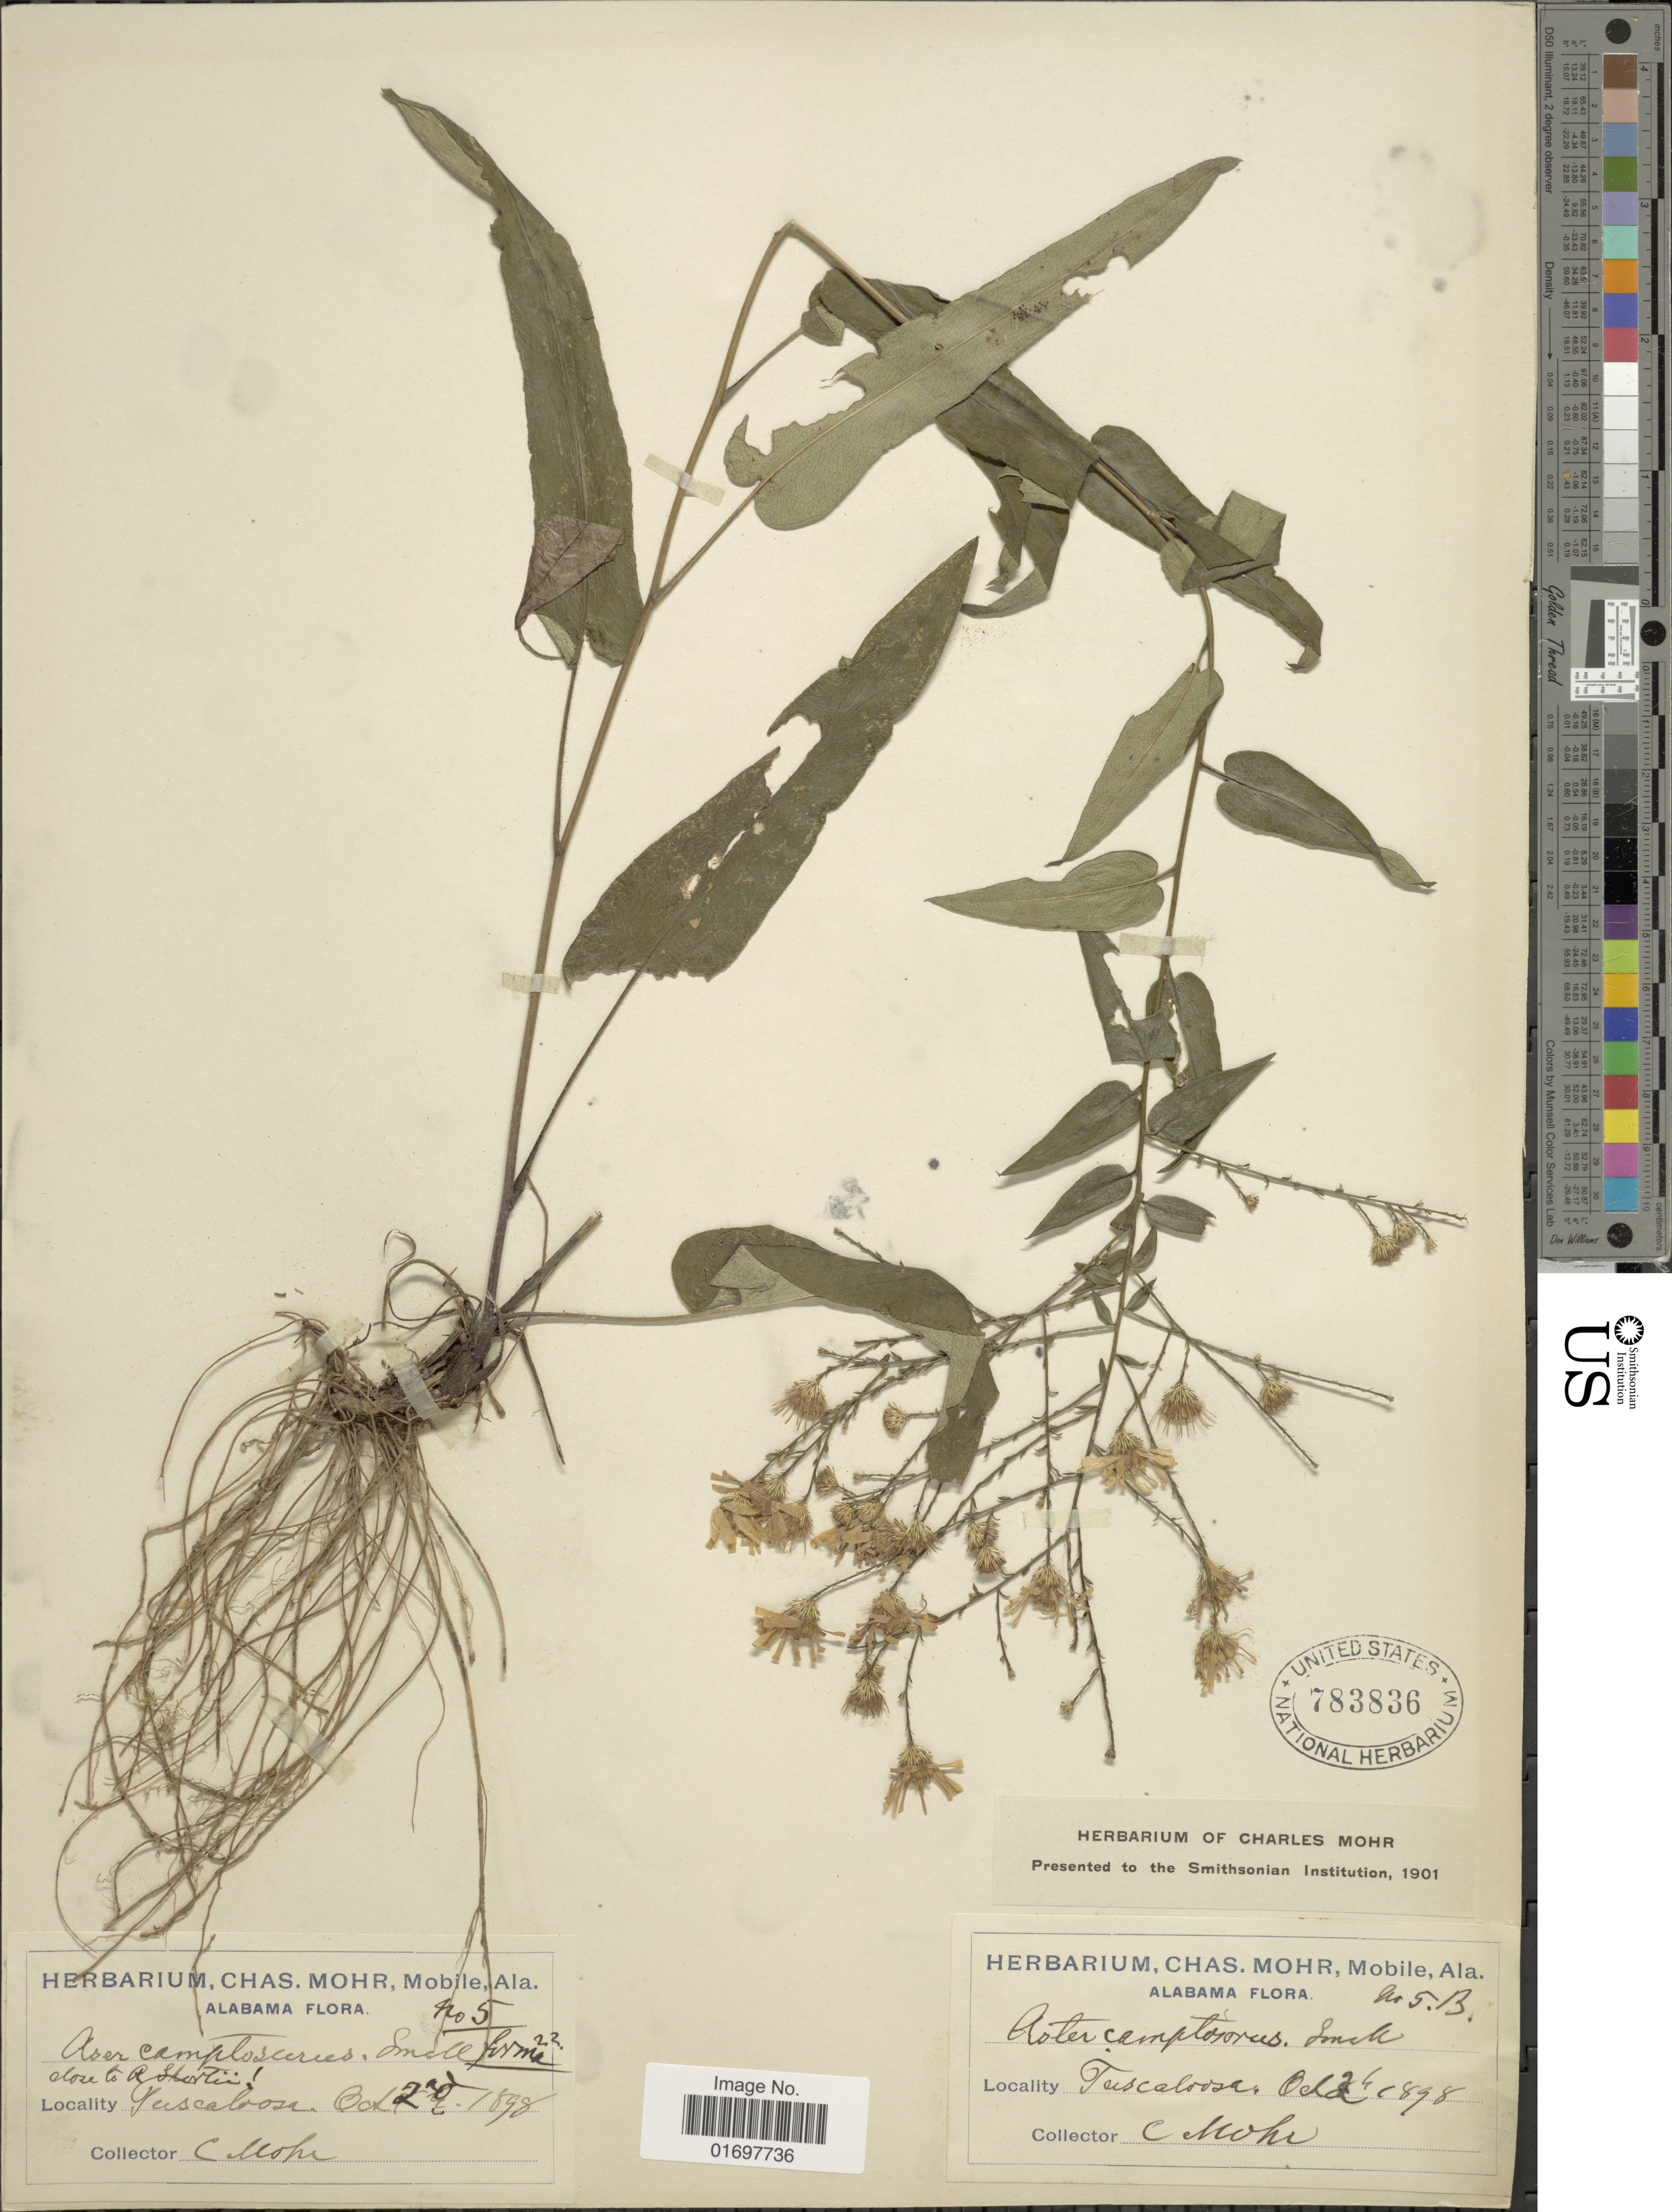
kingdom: Plantae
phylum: Tracheophyta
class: Magnoliopsida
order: Asterales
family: Asteraceae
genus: Symphyotrichum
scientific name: Symphyotrichum shortii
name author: (Lindl.) G.L. Nesom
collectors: Mohr, C. T. (herbarium)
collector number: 5/5B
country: United States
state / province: Alabama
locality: Tuscaloosa, Alabama.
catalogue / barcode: US 783836